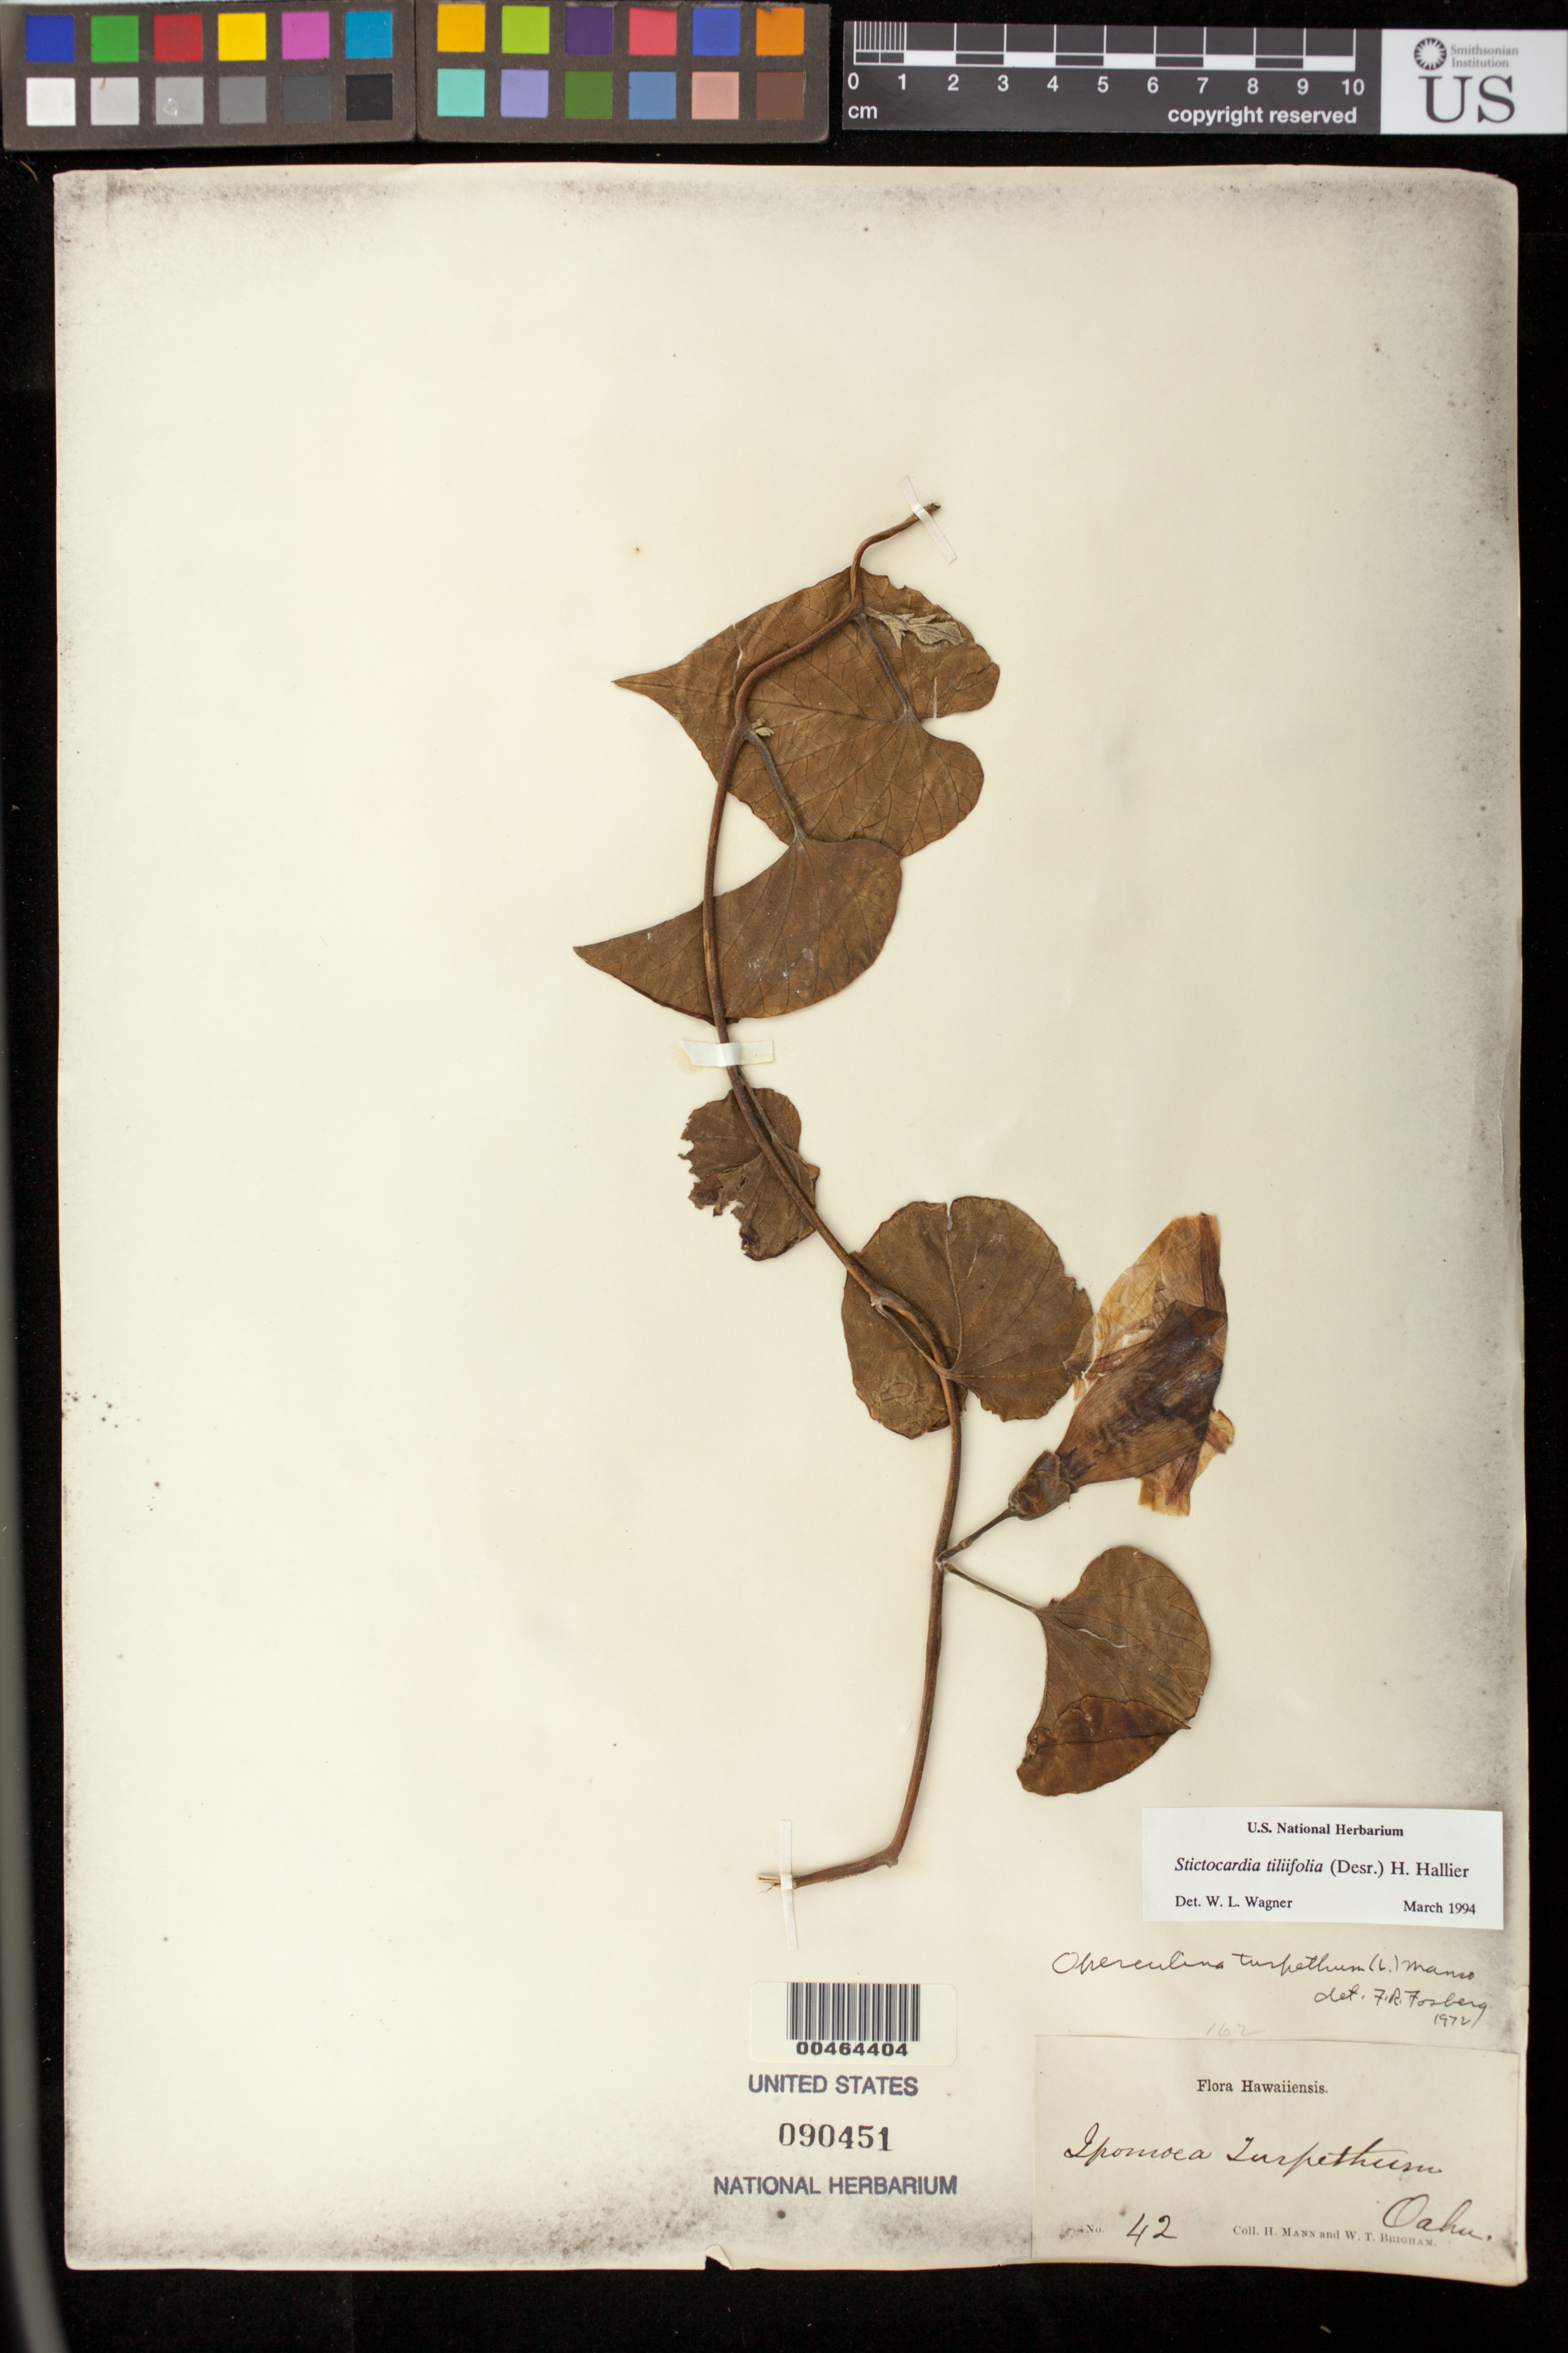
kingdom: Plantae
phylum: Tracheophyta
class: Magnoliopsida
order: Solanales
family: Convolvulaceae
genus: Stictocardia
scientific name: Stictocardia tiliifolia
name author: (Desr.) Hallier f.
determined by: Wagner, W. L., (BOT), Smithsonian Institution - National Museum of Natural History (UNITED STATES)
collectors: H. Mann & W. T. Brigham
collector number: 42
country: United States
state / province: Hawaii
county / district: Honolulu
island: Oahu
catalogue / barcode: US 90451